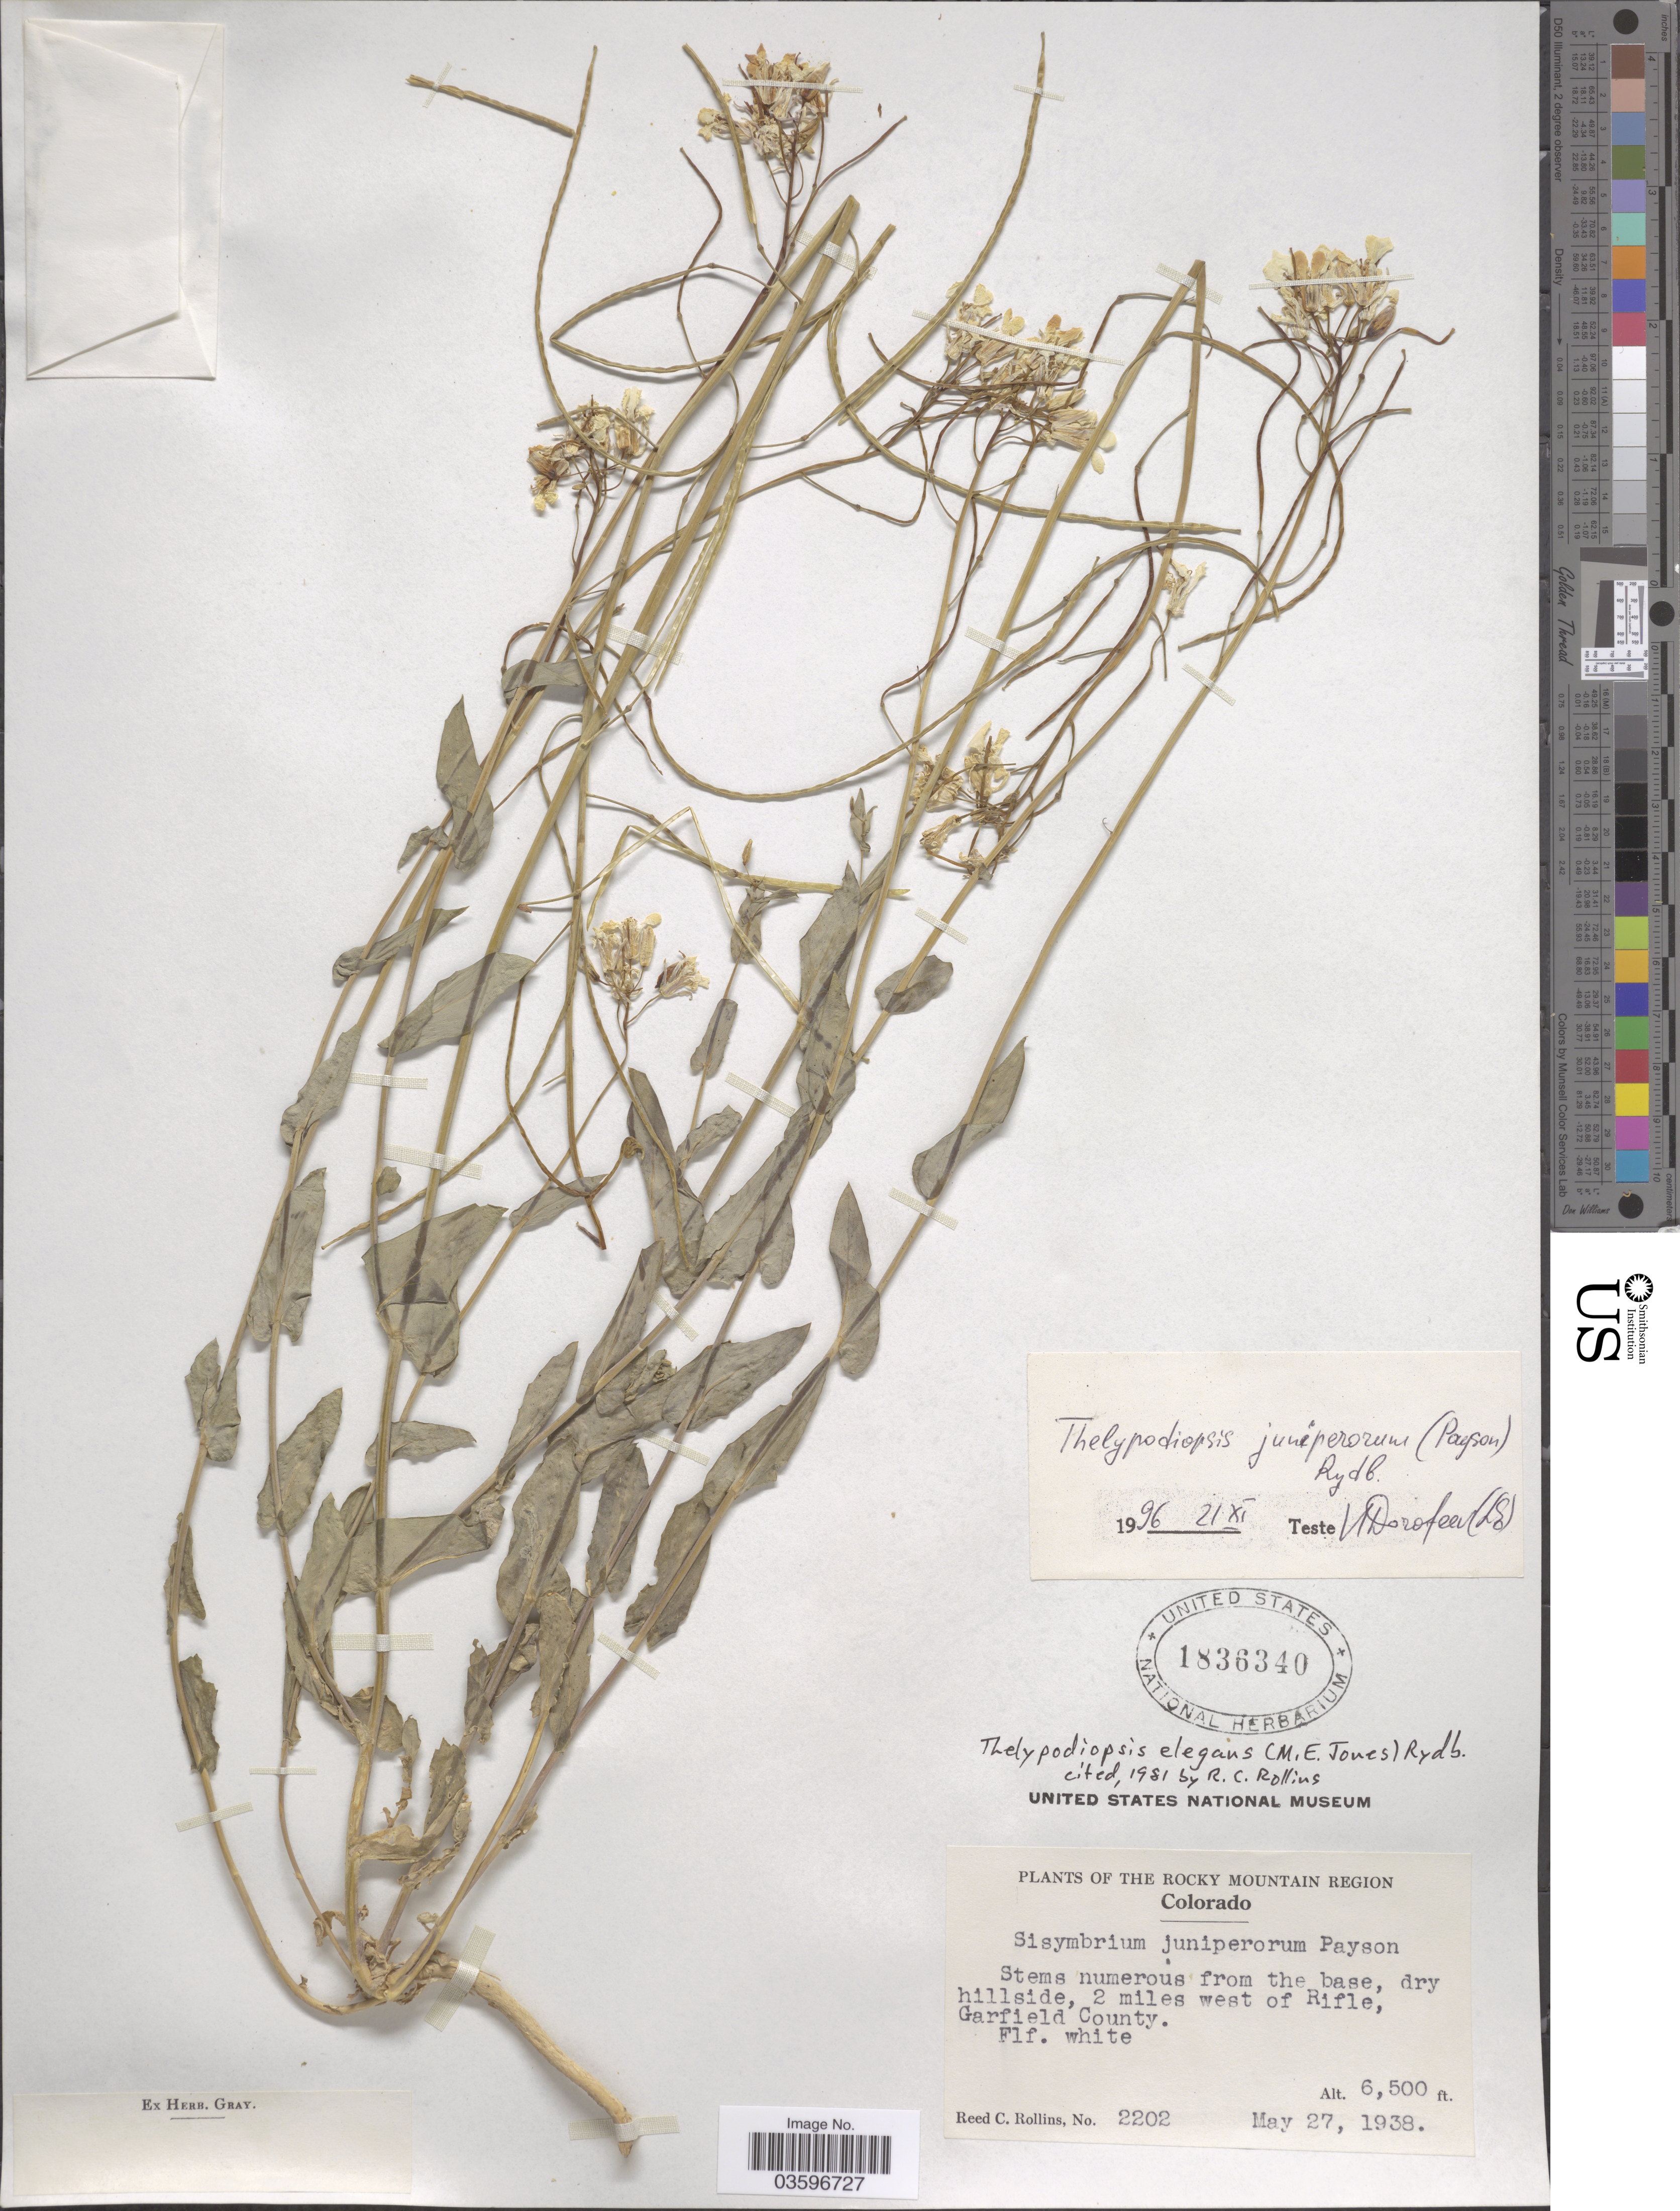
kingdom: Plantae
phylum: Tracheophyta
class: Magnoliopsida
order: Brassicales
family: Brassicaceae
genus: Thelypodiopsis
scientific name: Thelypodiopsis elegans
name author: (M.E. Jones) Rydb.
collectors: R. C. Rollins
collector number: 2202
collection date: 1938-05-27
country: United States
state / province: Colorado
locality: The Rocky Mountain Region, dry hillside, 2 miles west of Rifle, Garfield County.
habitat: dry hillside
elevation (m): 1981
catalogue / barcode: US 1836340